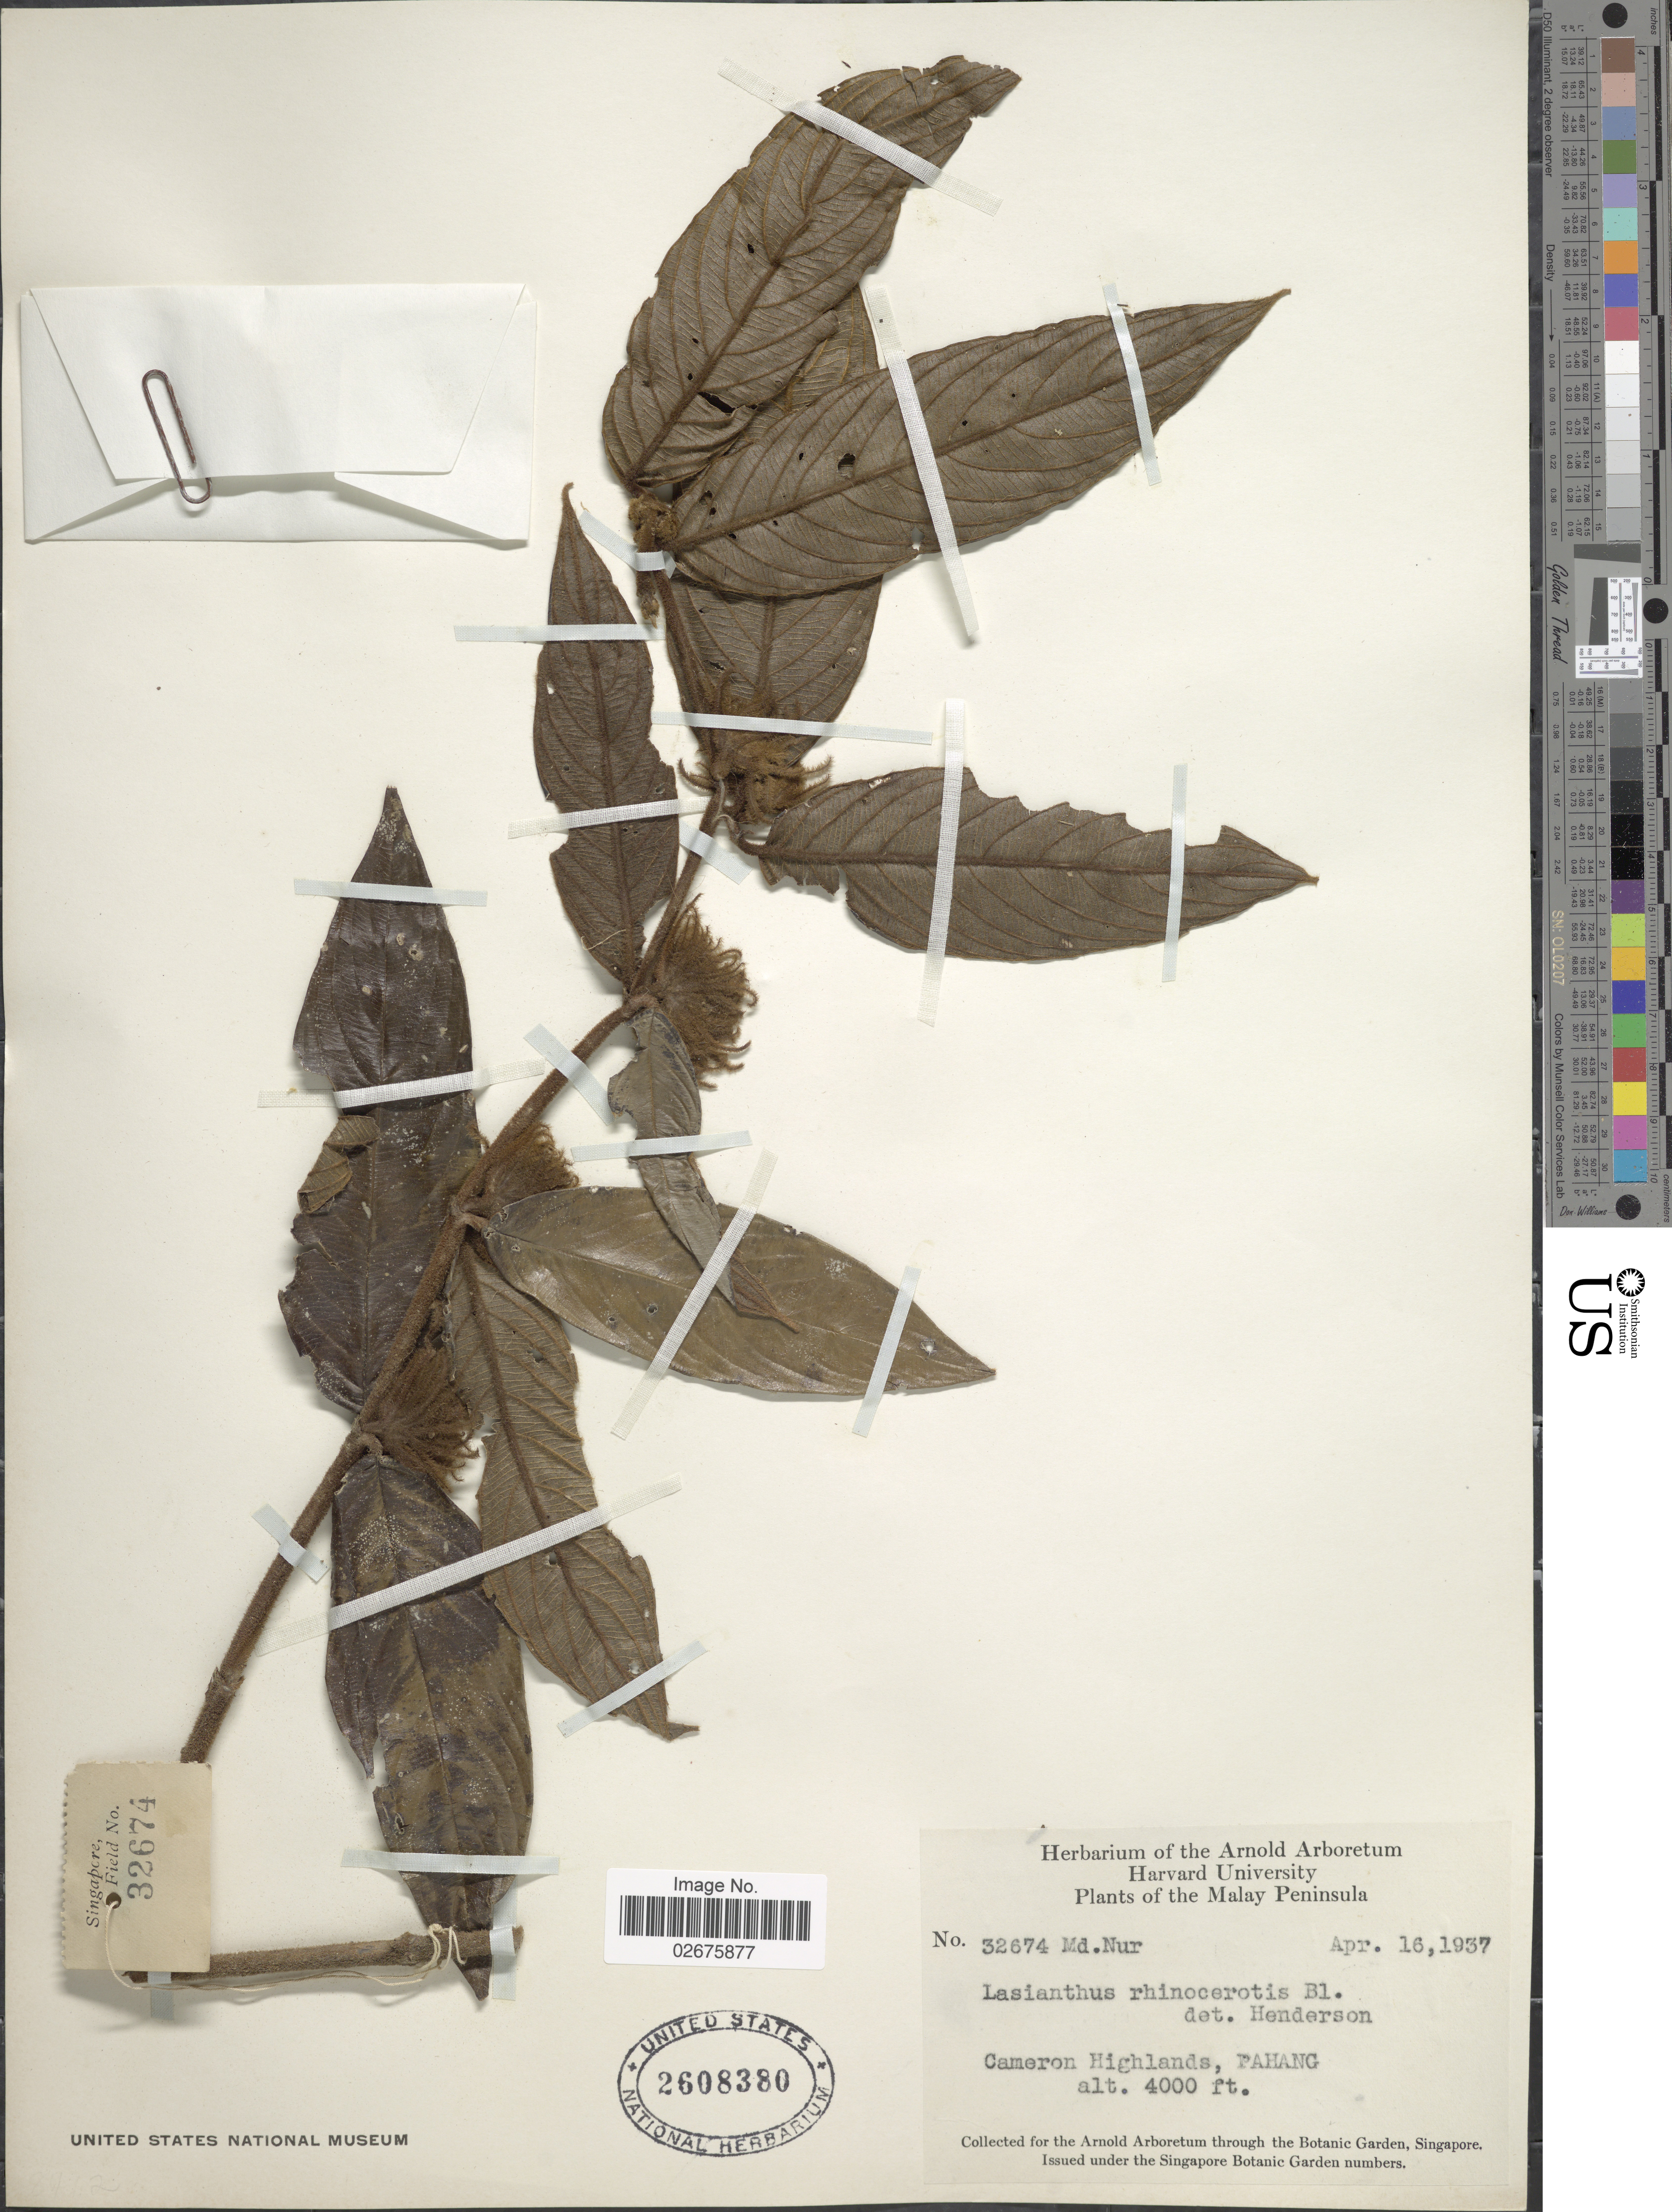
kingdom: Plantae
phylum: Tracheophyta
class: Magnoliopsida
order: Gentianales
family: Rubiaceae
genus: Lasianthus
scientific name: Lasianthus rhinocerotis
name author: Blume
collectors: M. Nur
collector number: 32674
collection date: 1937-04-16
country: Malaysia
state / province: Pahang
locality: The Malay Peninsula, Cameron Highlands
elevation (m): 1219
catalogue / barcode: US 2608380